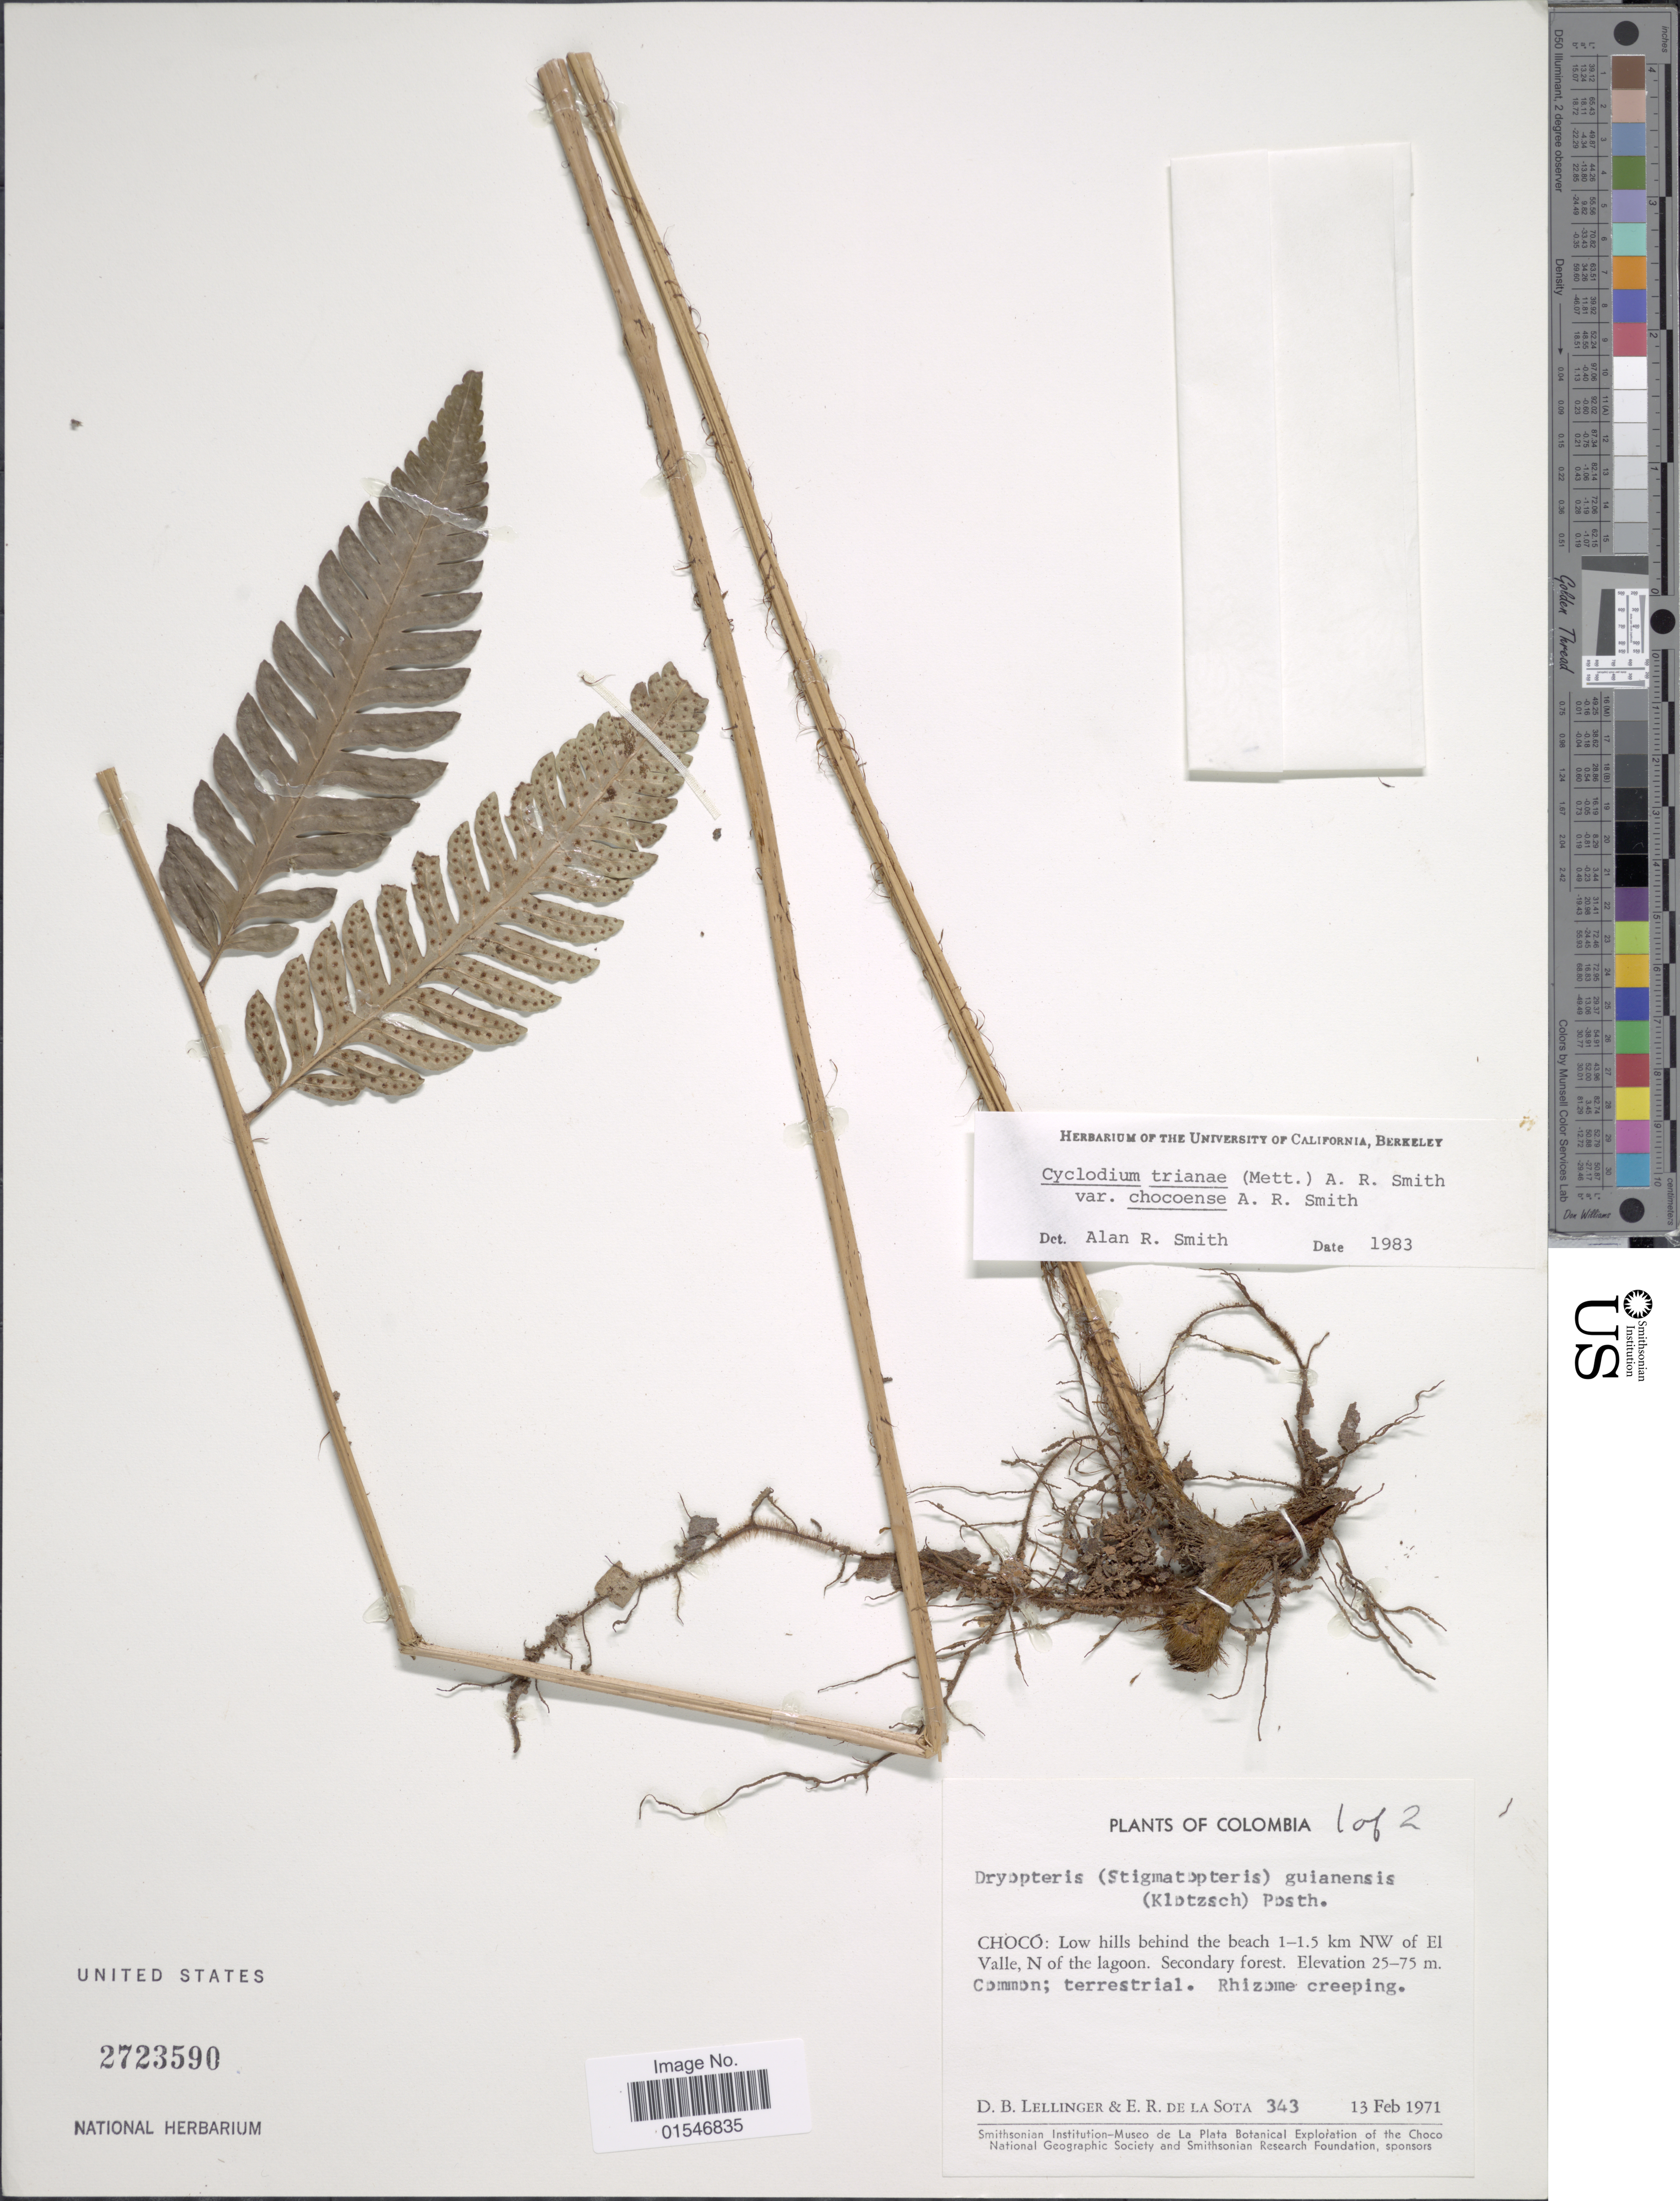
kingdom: Plantae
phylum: Tracheophyta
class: Polypodiopsida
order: Polypodiales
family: Dryopteridaceae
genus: Cyclodium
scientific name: Cyclodium trianae var. chocoense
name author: A.R. Sm.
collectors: D. B. Lellinger & E. R. de la Sota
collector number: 343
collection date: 1971-02-13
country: Colombia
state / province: Chocó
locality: Colombia. Choco: Low hills behind the beach 1-1.5 km NW of El Valle, N of the lagoon.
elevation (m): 25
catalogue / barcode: US 2723590